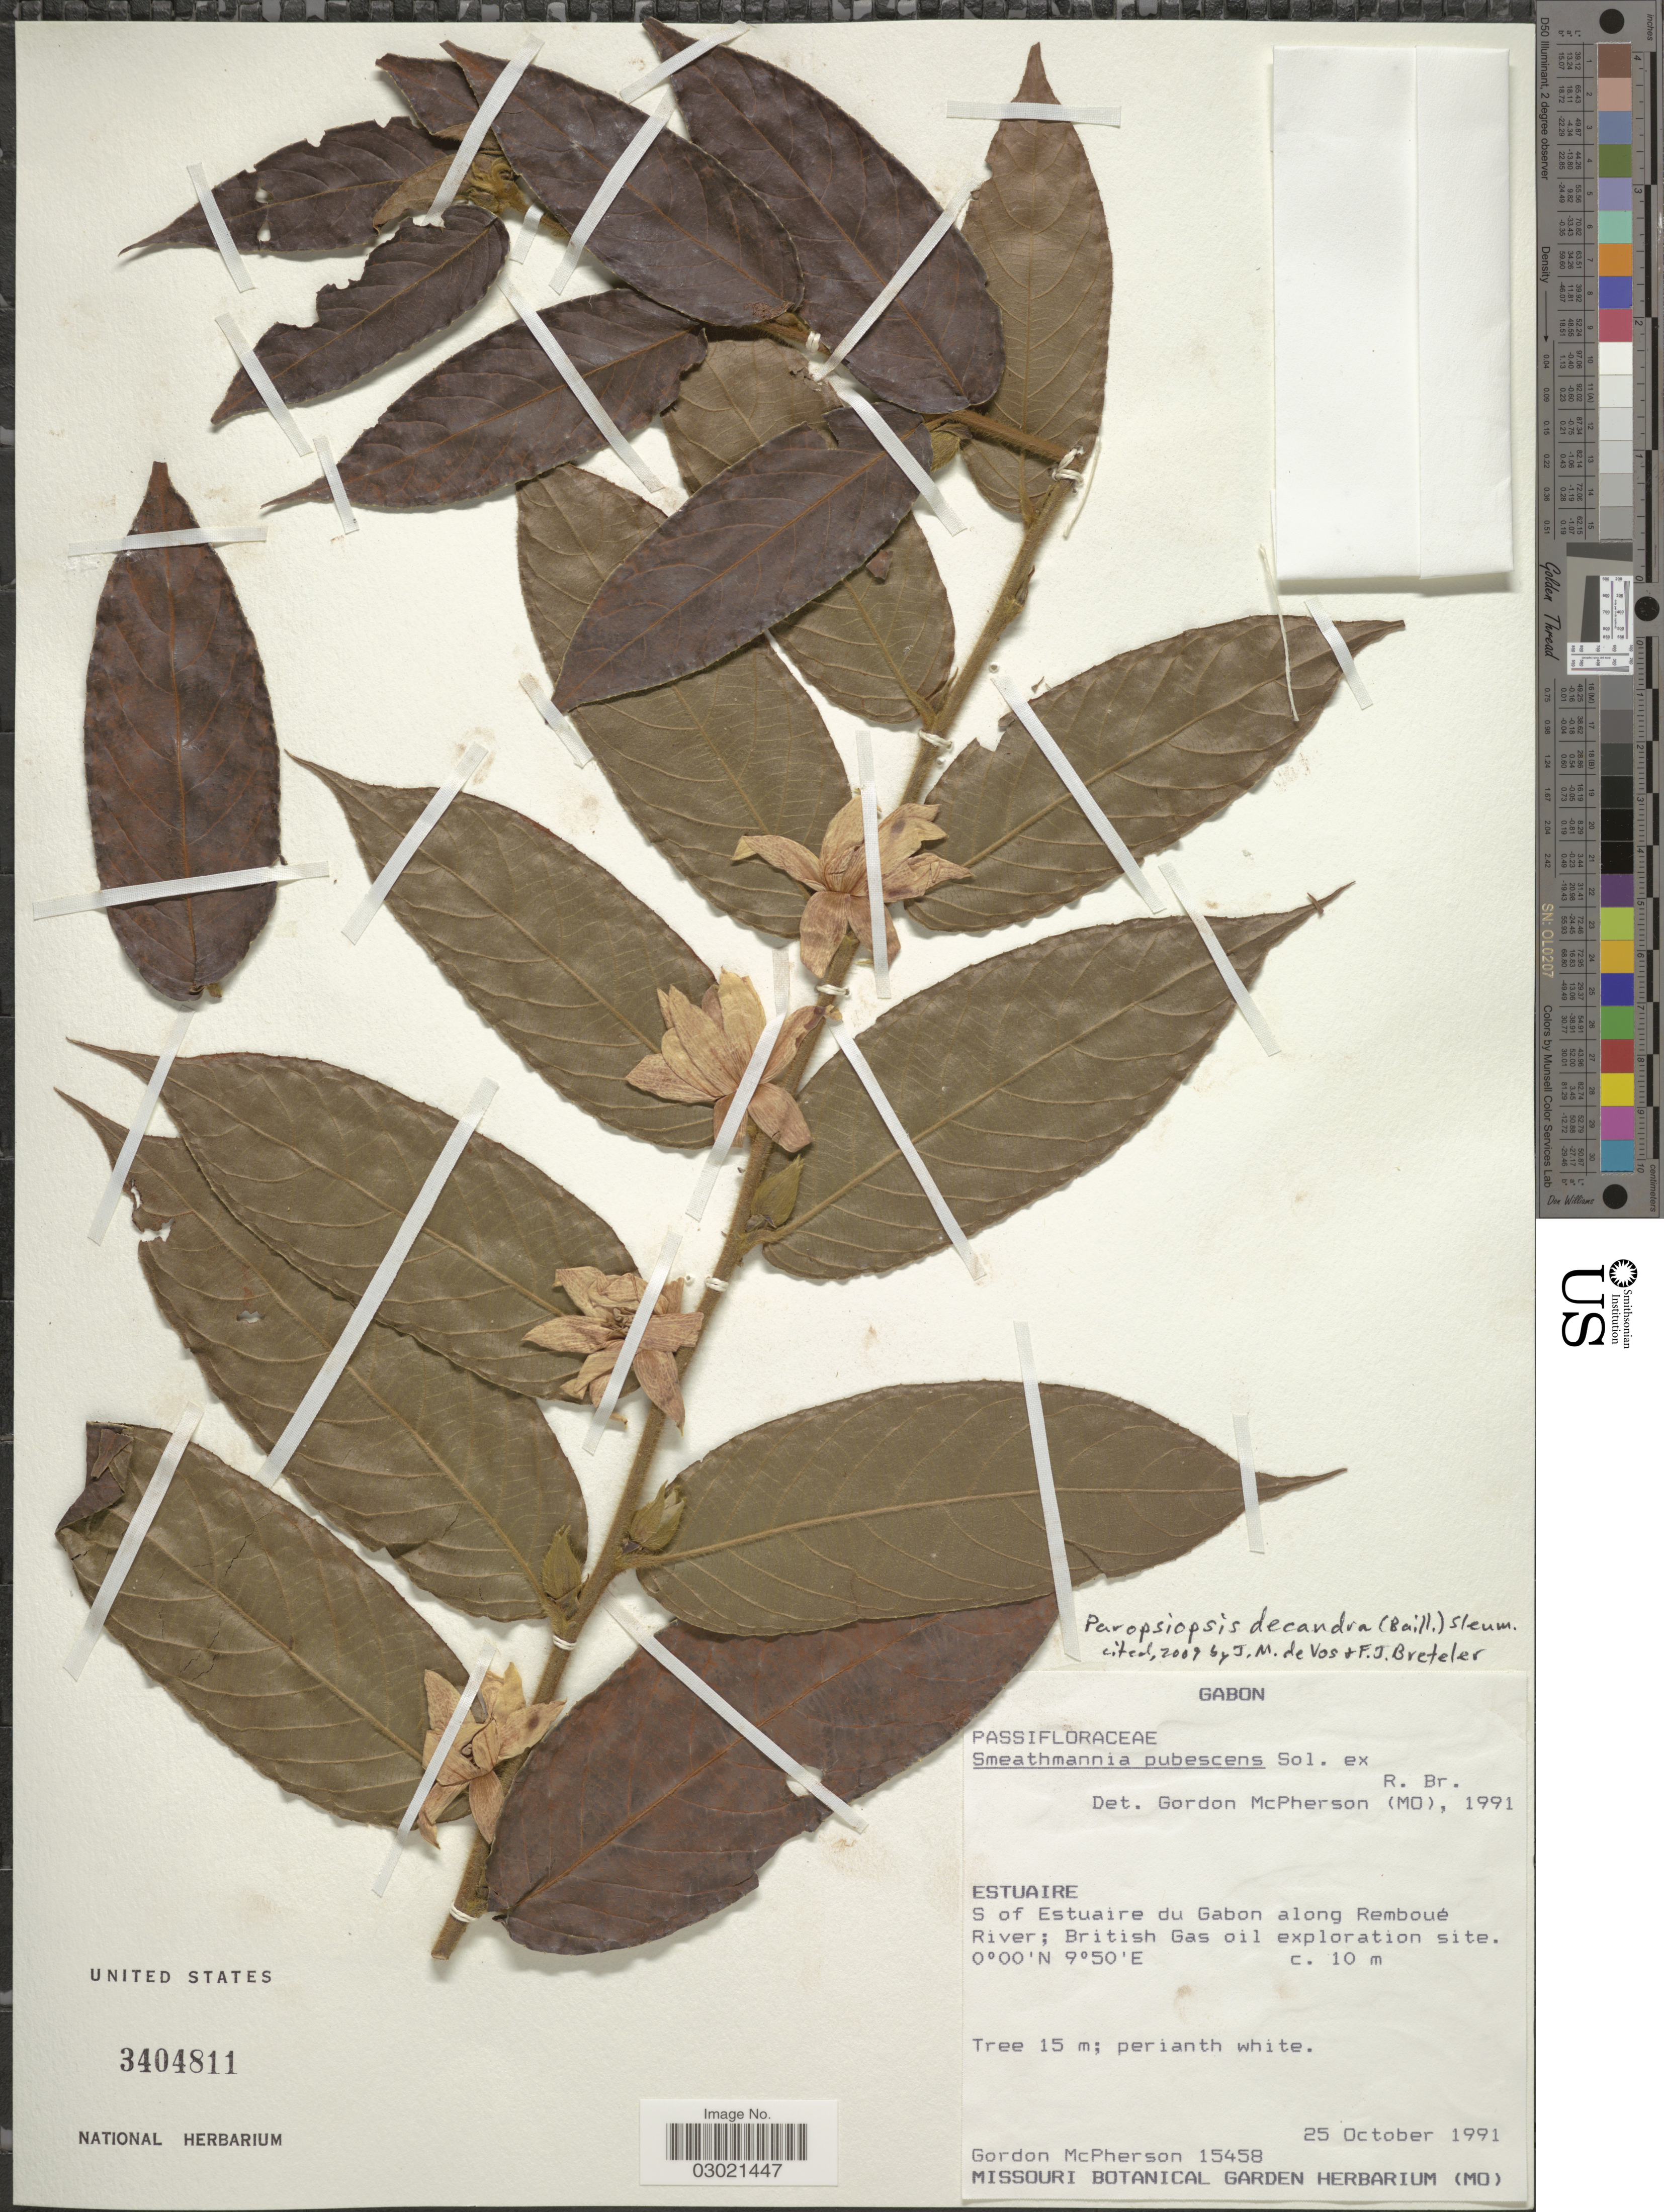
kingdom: Plantae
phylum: Tracheophyta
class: Magnoliopsida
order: Malpighiales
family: Passifloraceae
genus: Paropsiopsis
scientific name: Paropsiopsis decandra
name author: (Baill.) Sleumer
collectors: G. D. McPherson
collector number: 15458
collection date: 1991-10-25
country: Gabon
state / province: Estuaire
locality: S of Estuaire du Gabon along Remboué River; British Gas oil exploration site.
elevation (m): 10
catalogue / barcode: US 3404811